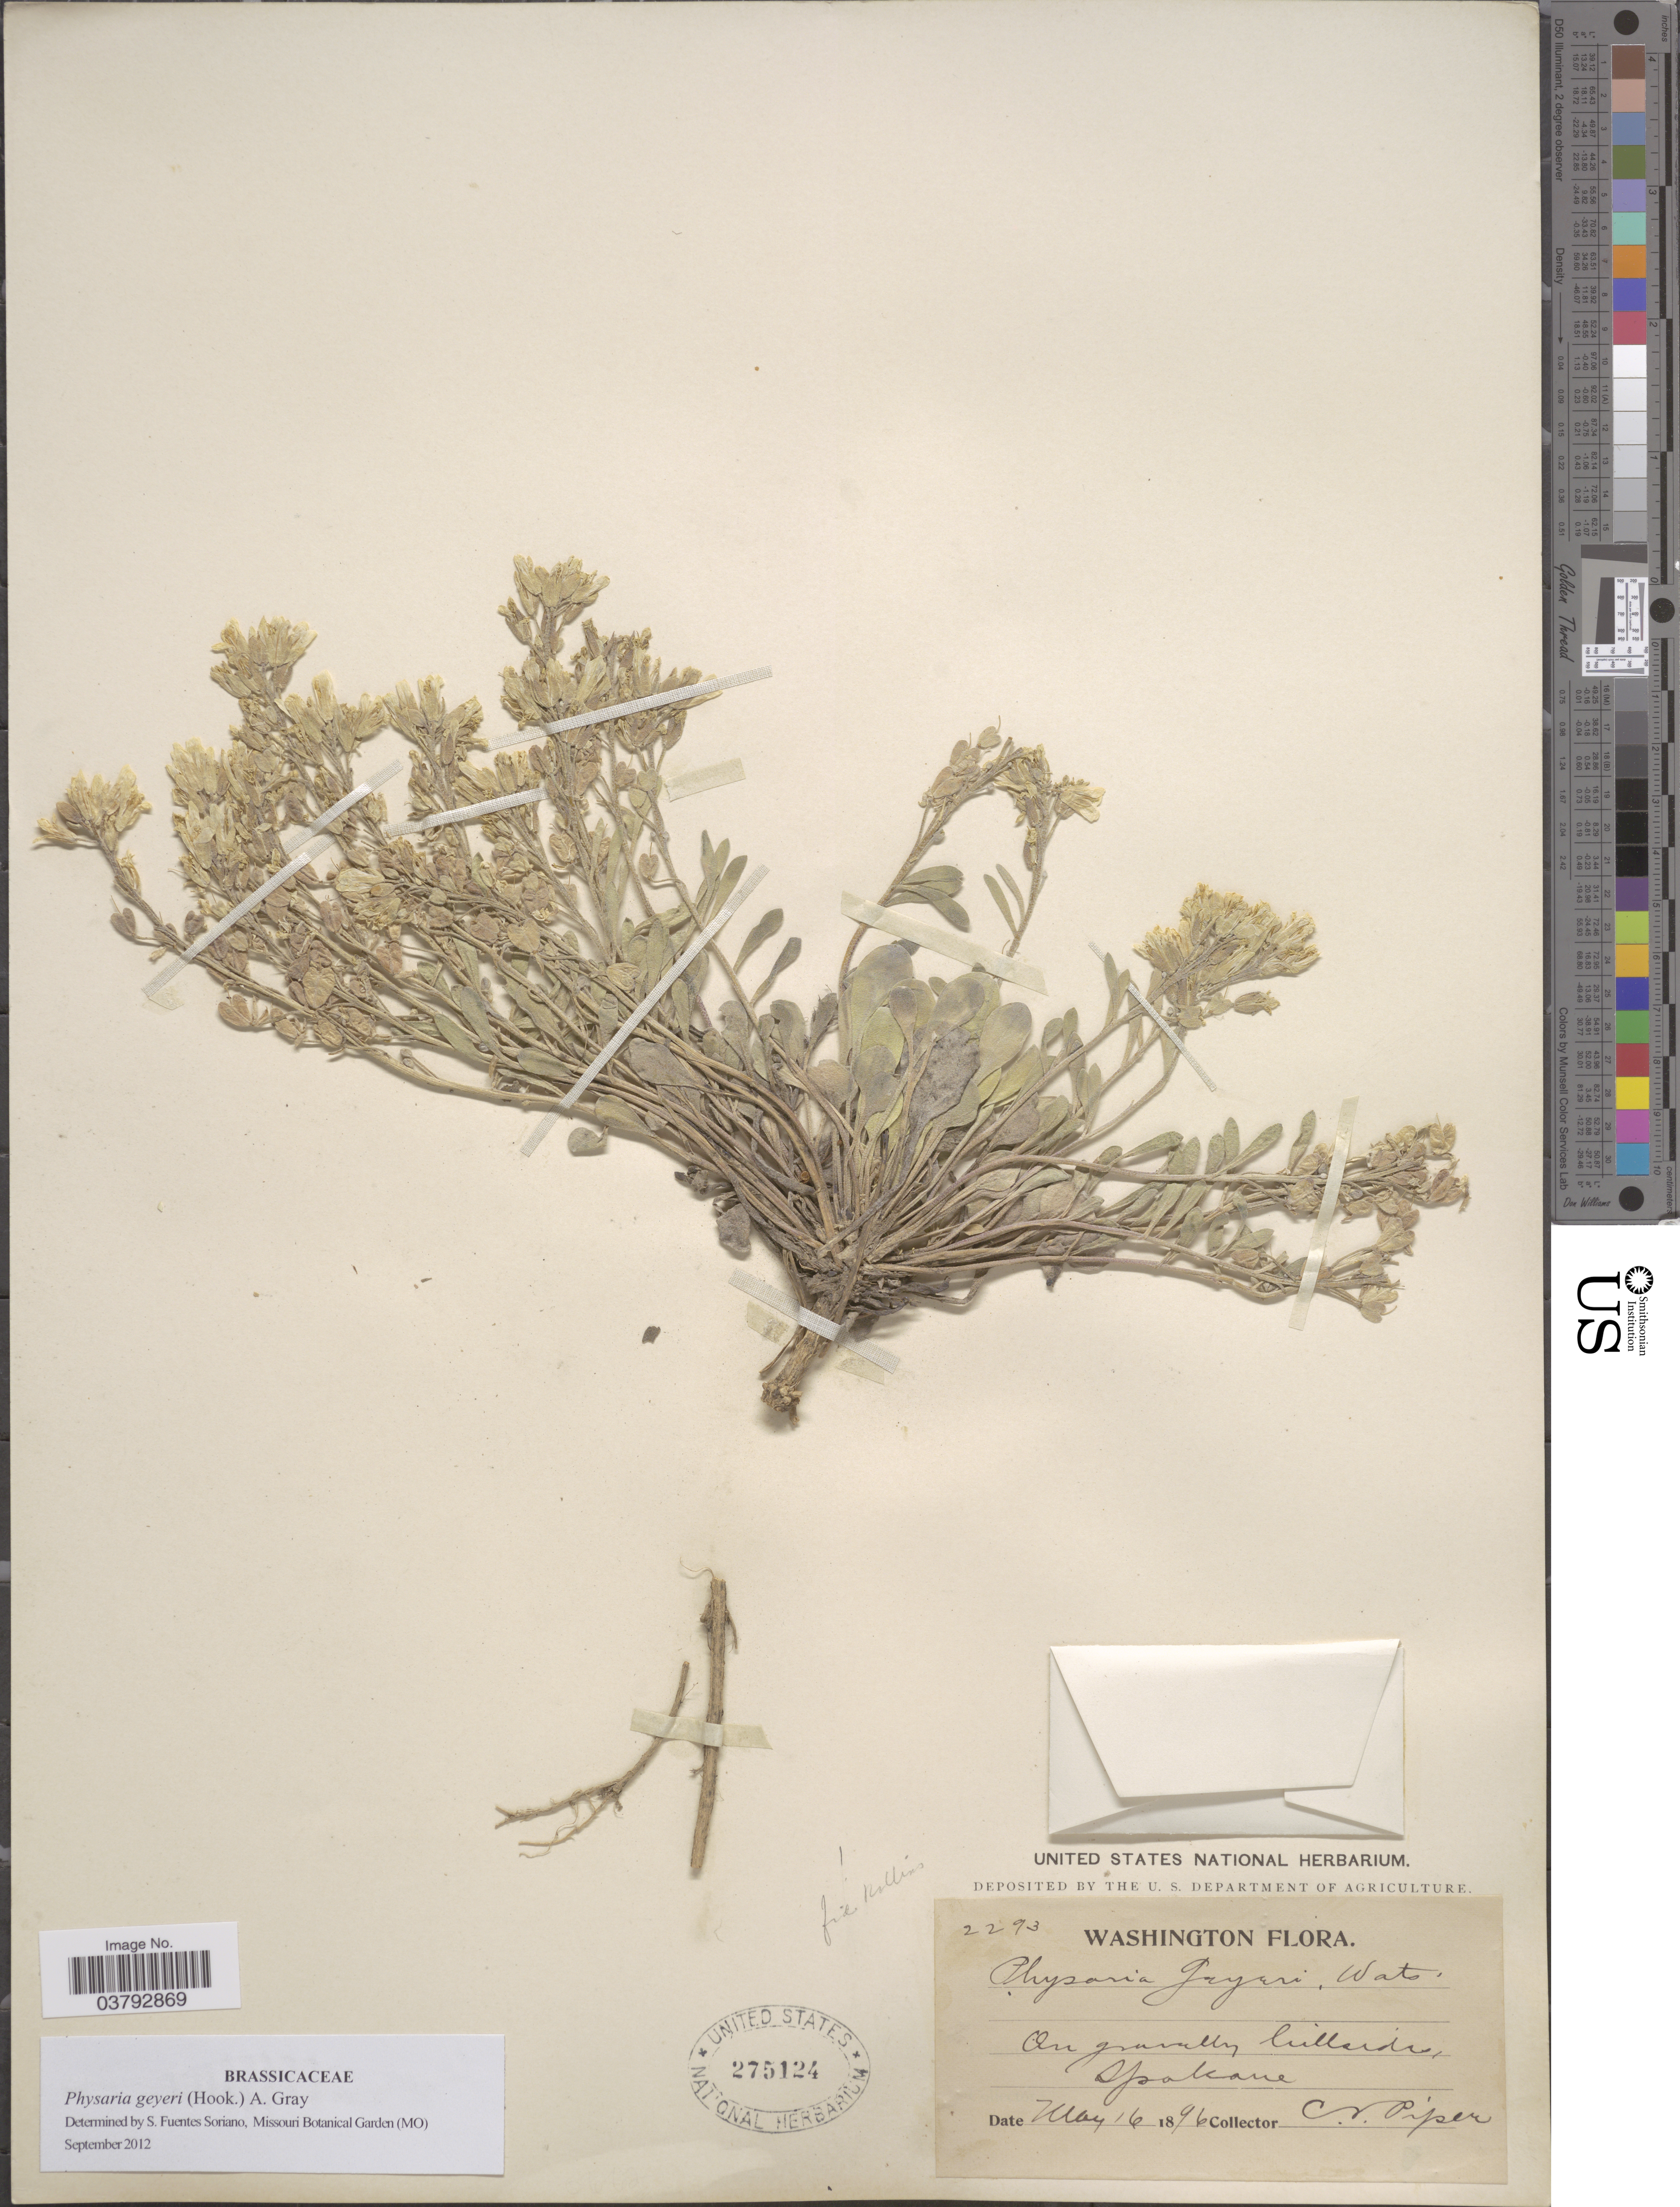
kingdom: Plantae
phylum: Tracheophyta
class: Magnoliopsida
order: Brassicales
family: Brassicaceae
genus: Physaria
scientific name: Physaria geyeri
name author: (Hook.) A. Gray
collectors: C. V. Piper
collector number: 2293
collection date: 1896-05-16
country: United States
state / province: Washington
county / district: Spokane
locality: On gravelly hillsides, Spokane.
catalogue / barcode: US 275124